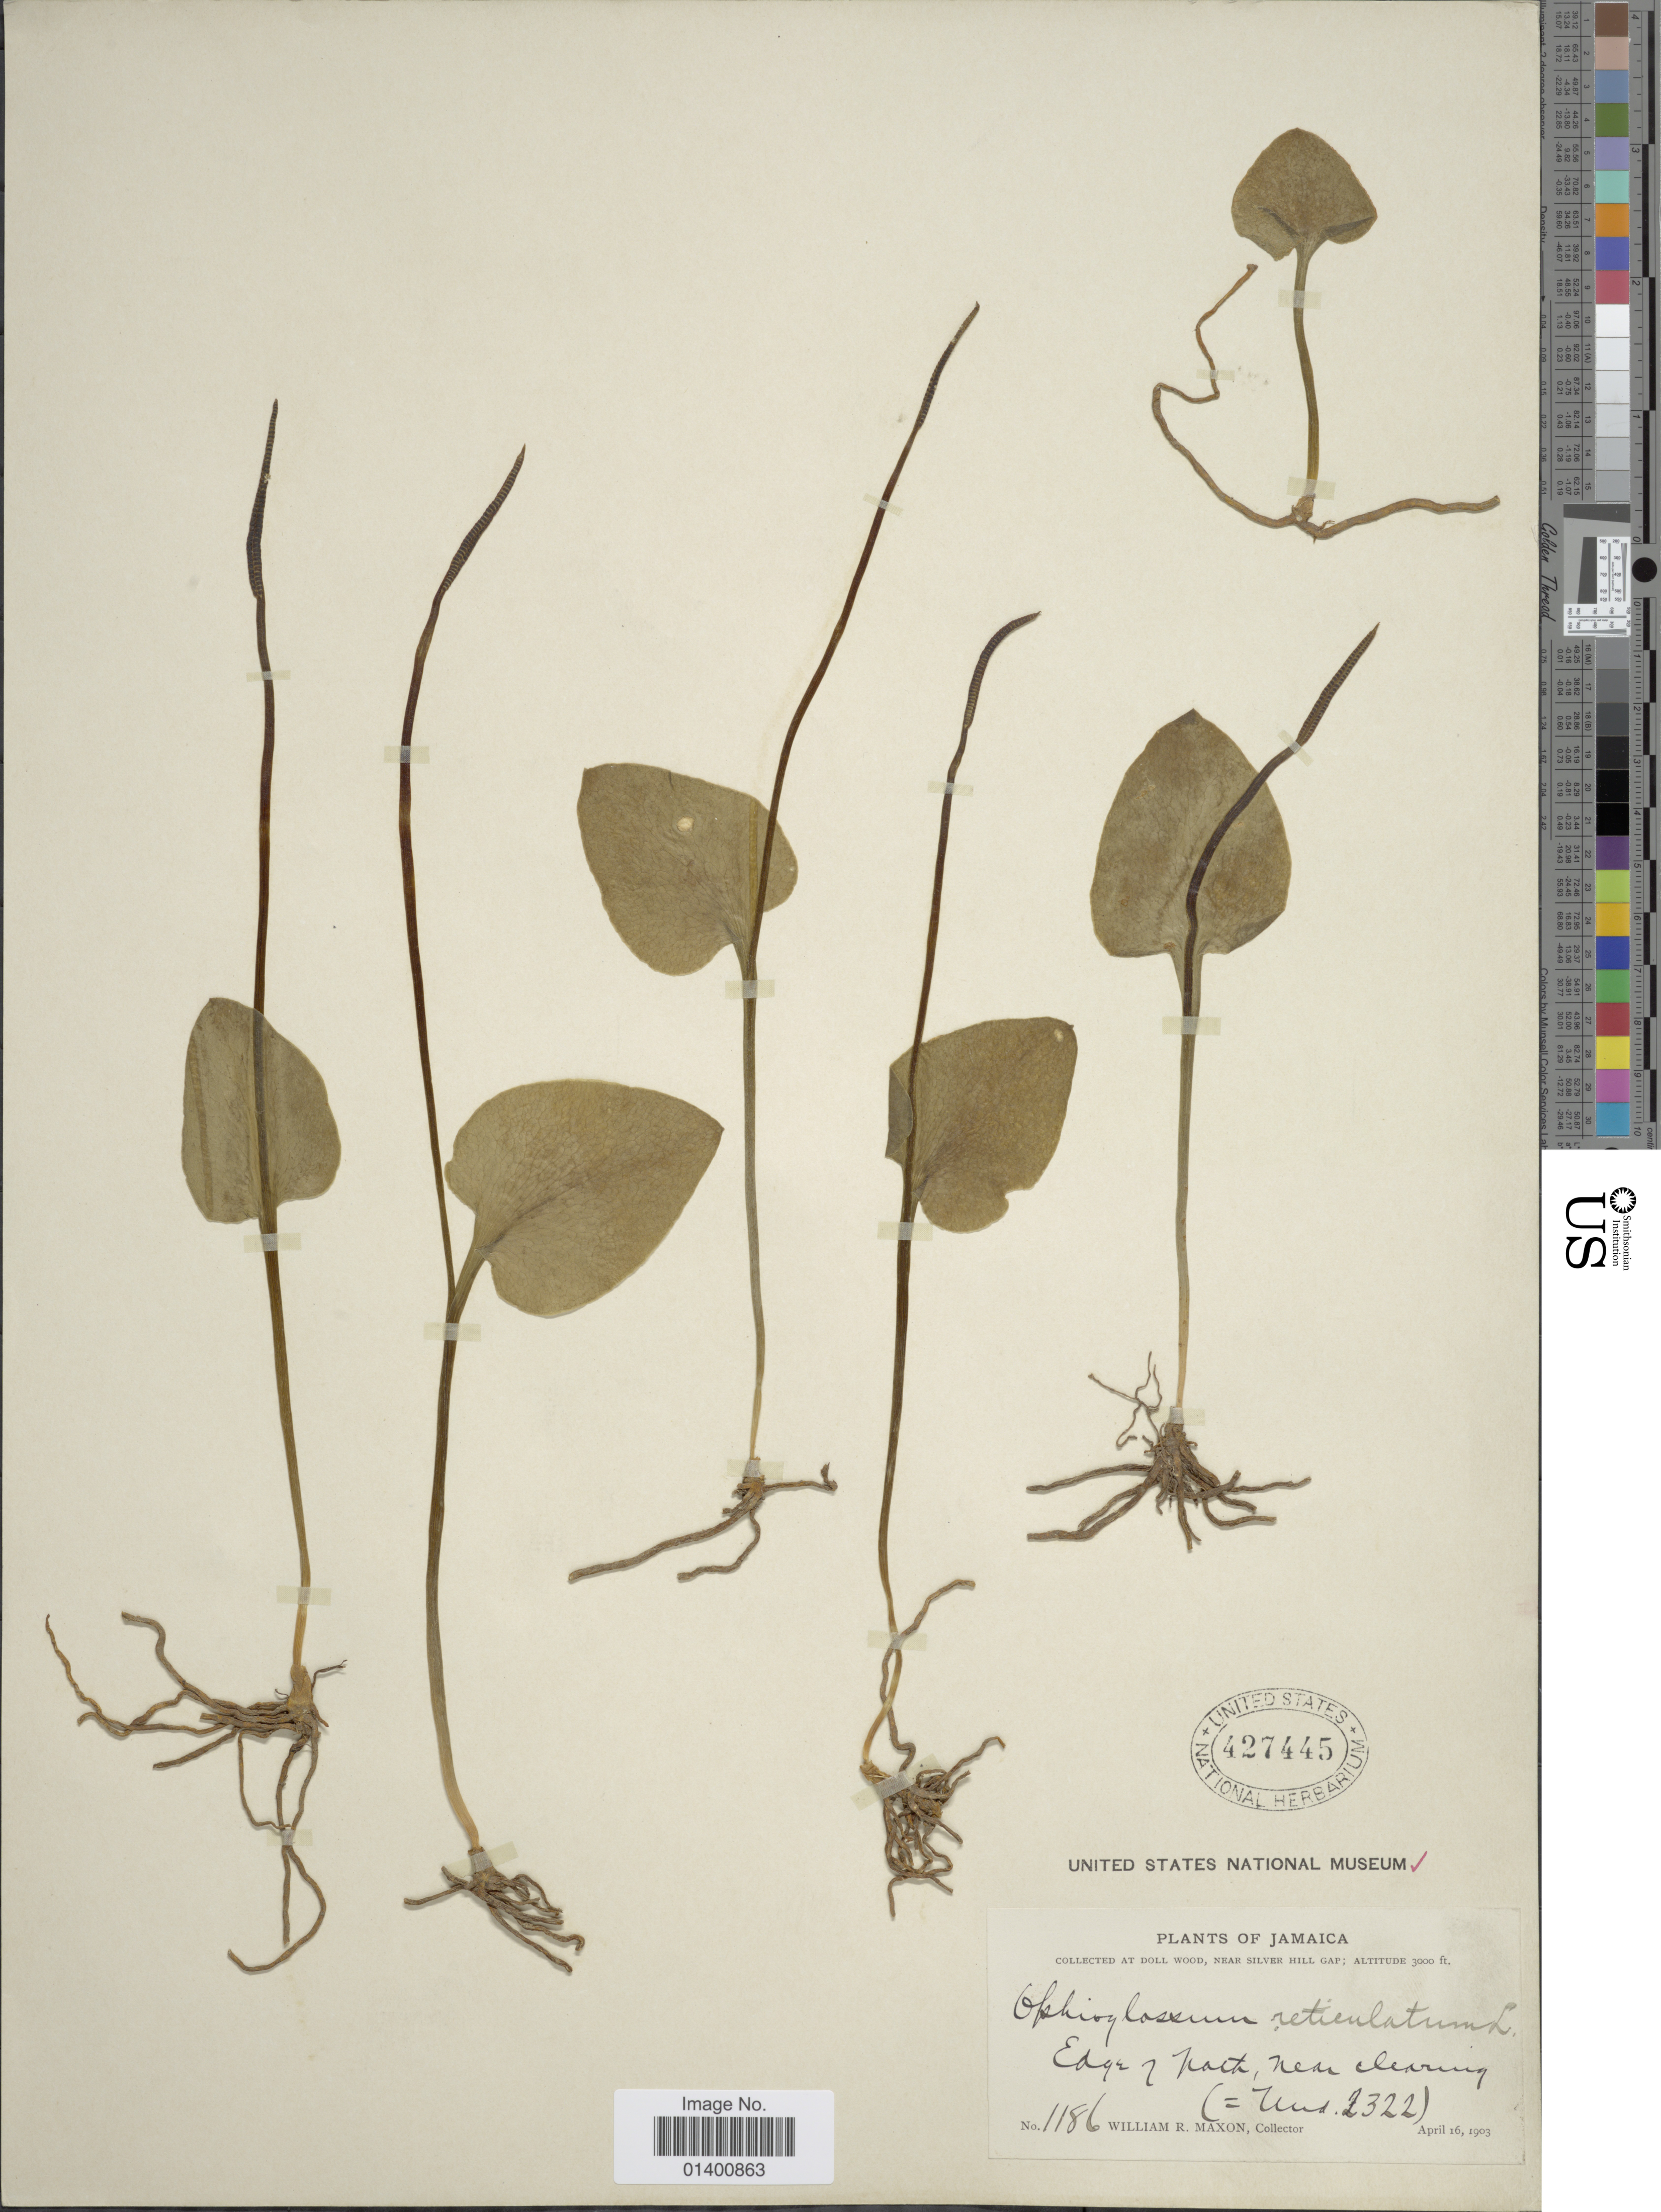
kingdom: Plantae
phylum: Tracheophyta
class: Polypodiopsida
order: Ophioglossales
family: Ophioglossaceae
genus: Ophioglossum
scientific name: Ophioglossum reticulatum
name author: L.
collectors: W. R. Maxon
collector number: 1186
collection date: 1903-04-16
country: Jamaica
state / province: Portland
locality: Doll Wood, near Silver Hill Gap, edge of path, near clearing.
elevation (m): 914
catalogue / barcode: US 427445